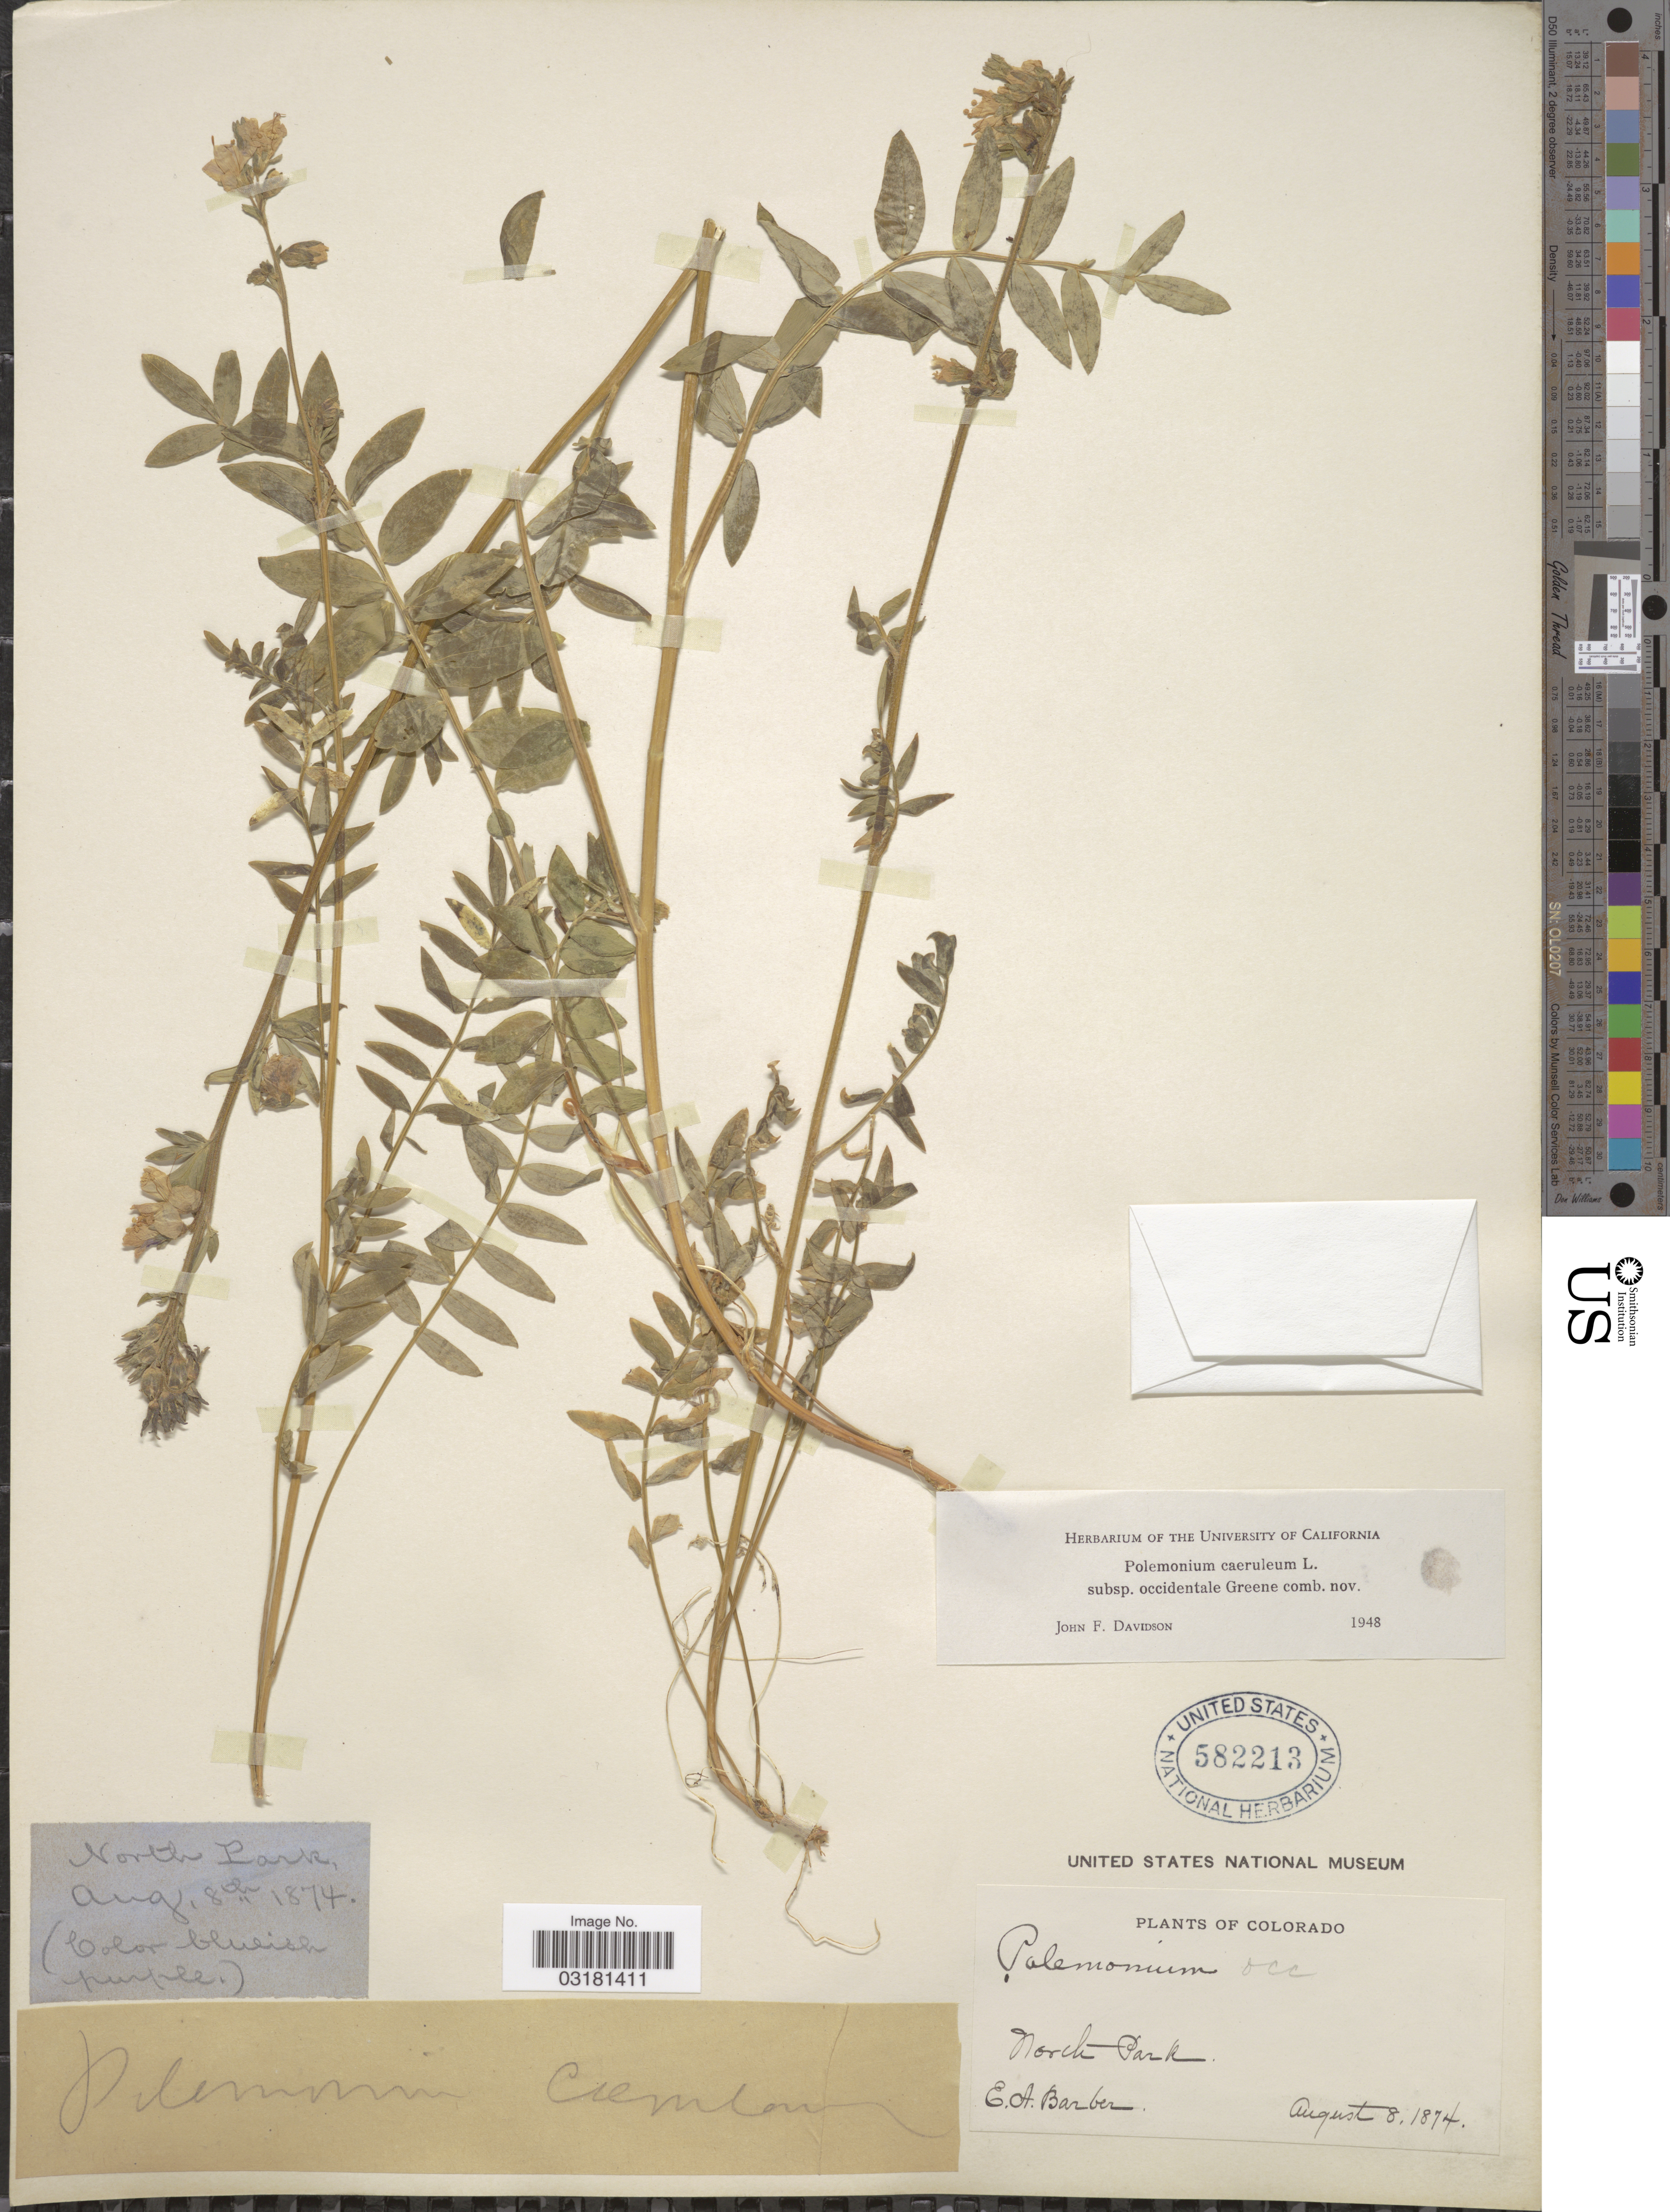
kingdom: Plantae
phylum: Tracheophyta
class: Magnoliopsida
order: Ericales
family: Polemoniaceae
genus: Polemonium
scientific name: Polemonium occidentale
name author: Greene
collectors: E. Barber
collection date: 1874-08-08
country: United States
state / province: Colorado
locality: North Park.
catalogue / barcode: US 582213